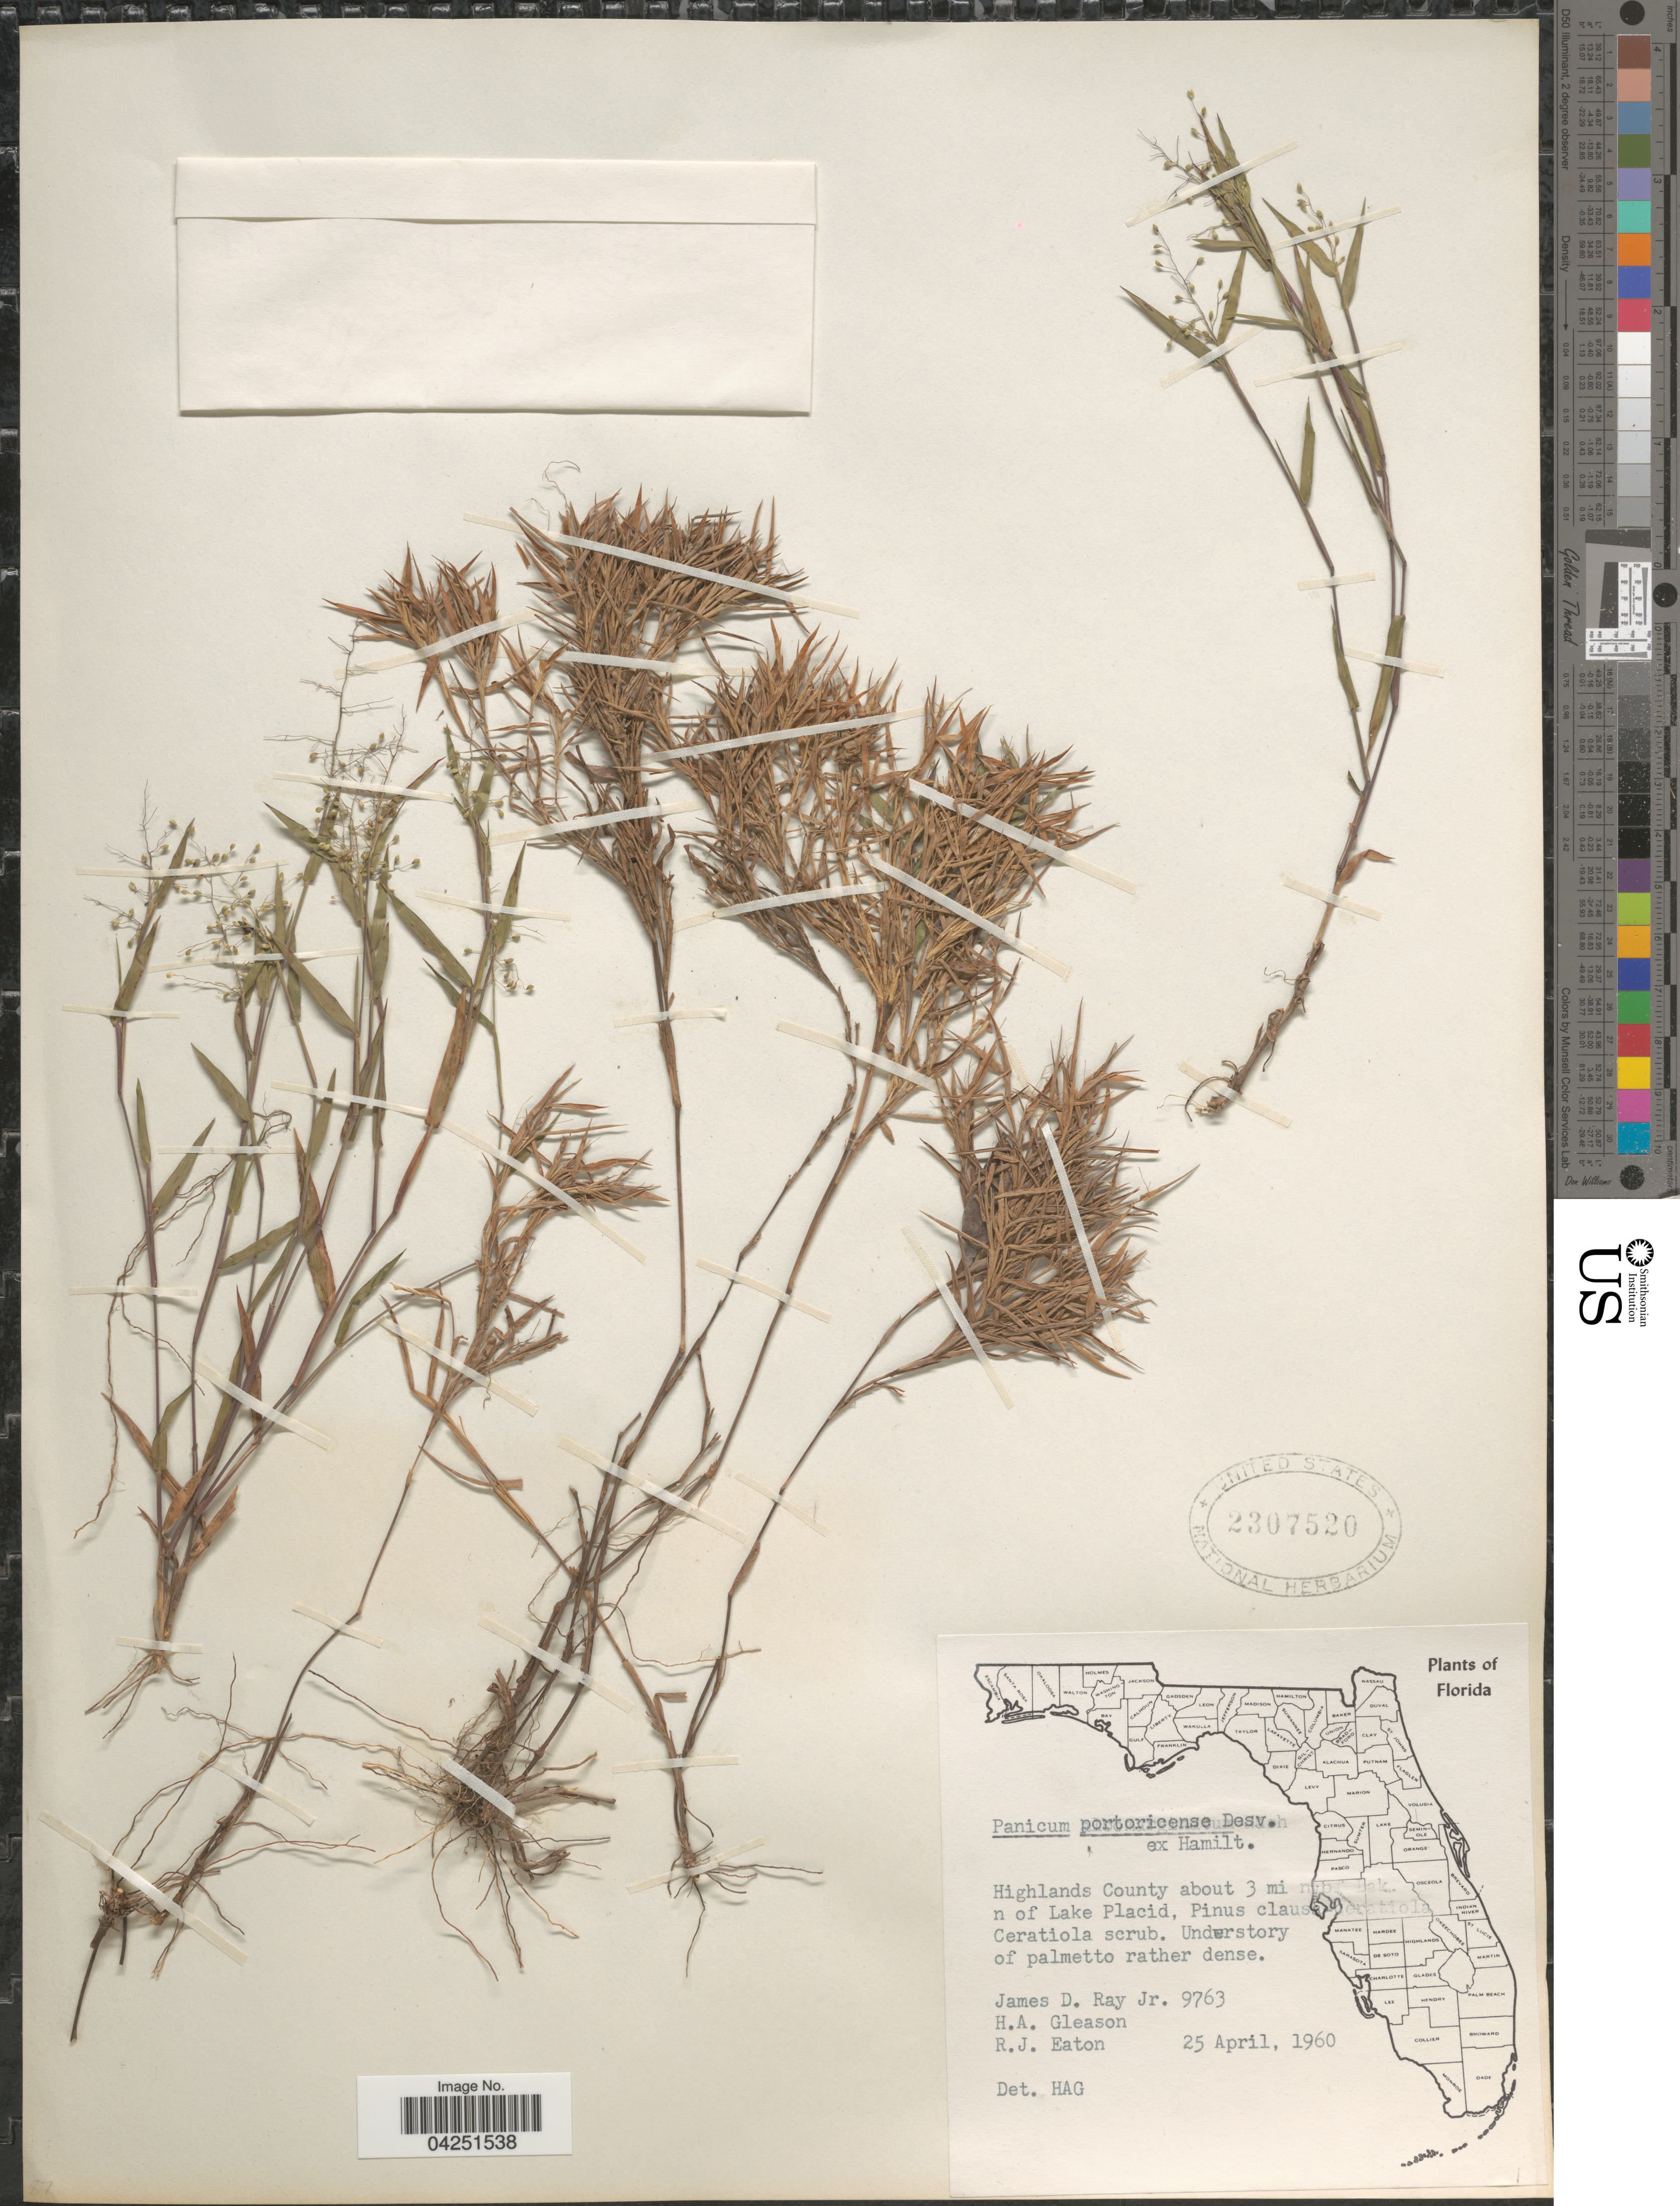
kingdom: Plantae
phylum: Tracheophyta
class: Liliopsida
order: Poales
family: Poaceae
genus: Dichanthelium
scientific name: Dichanthelium acuminatum var. acuminatum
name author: (Sw.) Gould & C.A. Clark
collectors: J. D. Ray Jr., H. A. Gleason & R. J. Eaton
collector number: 9763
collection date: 1960-04-25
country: United States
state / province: Florida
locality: Highlands County about 3 mi n of Lake Placid, Pinus claus Ceratiola scrub. Understory of palmetto rather dense.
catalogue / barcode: US 2307520